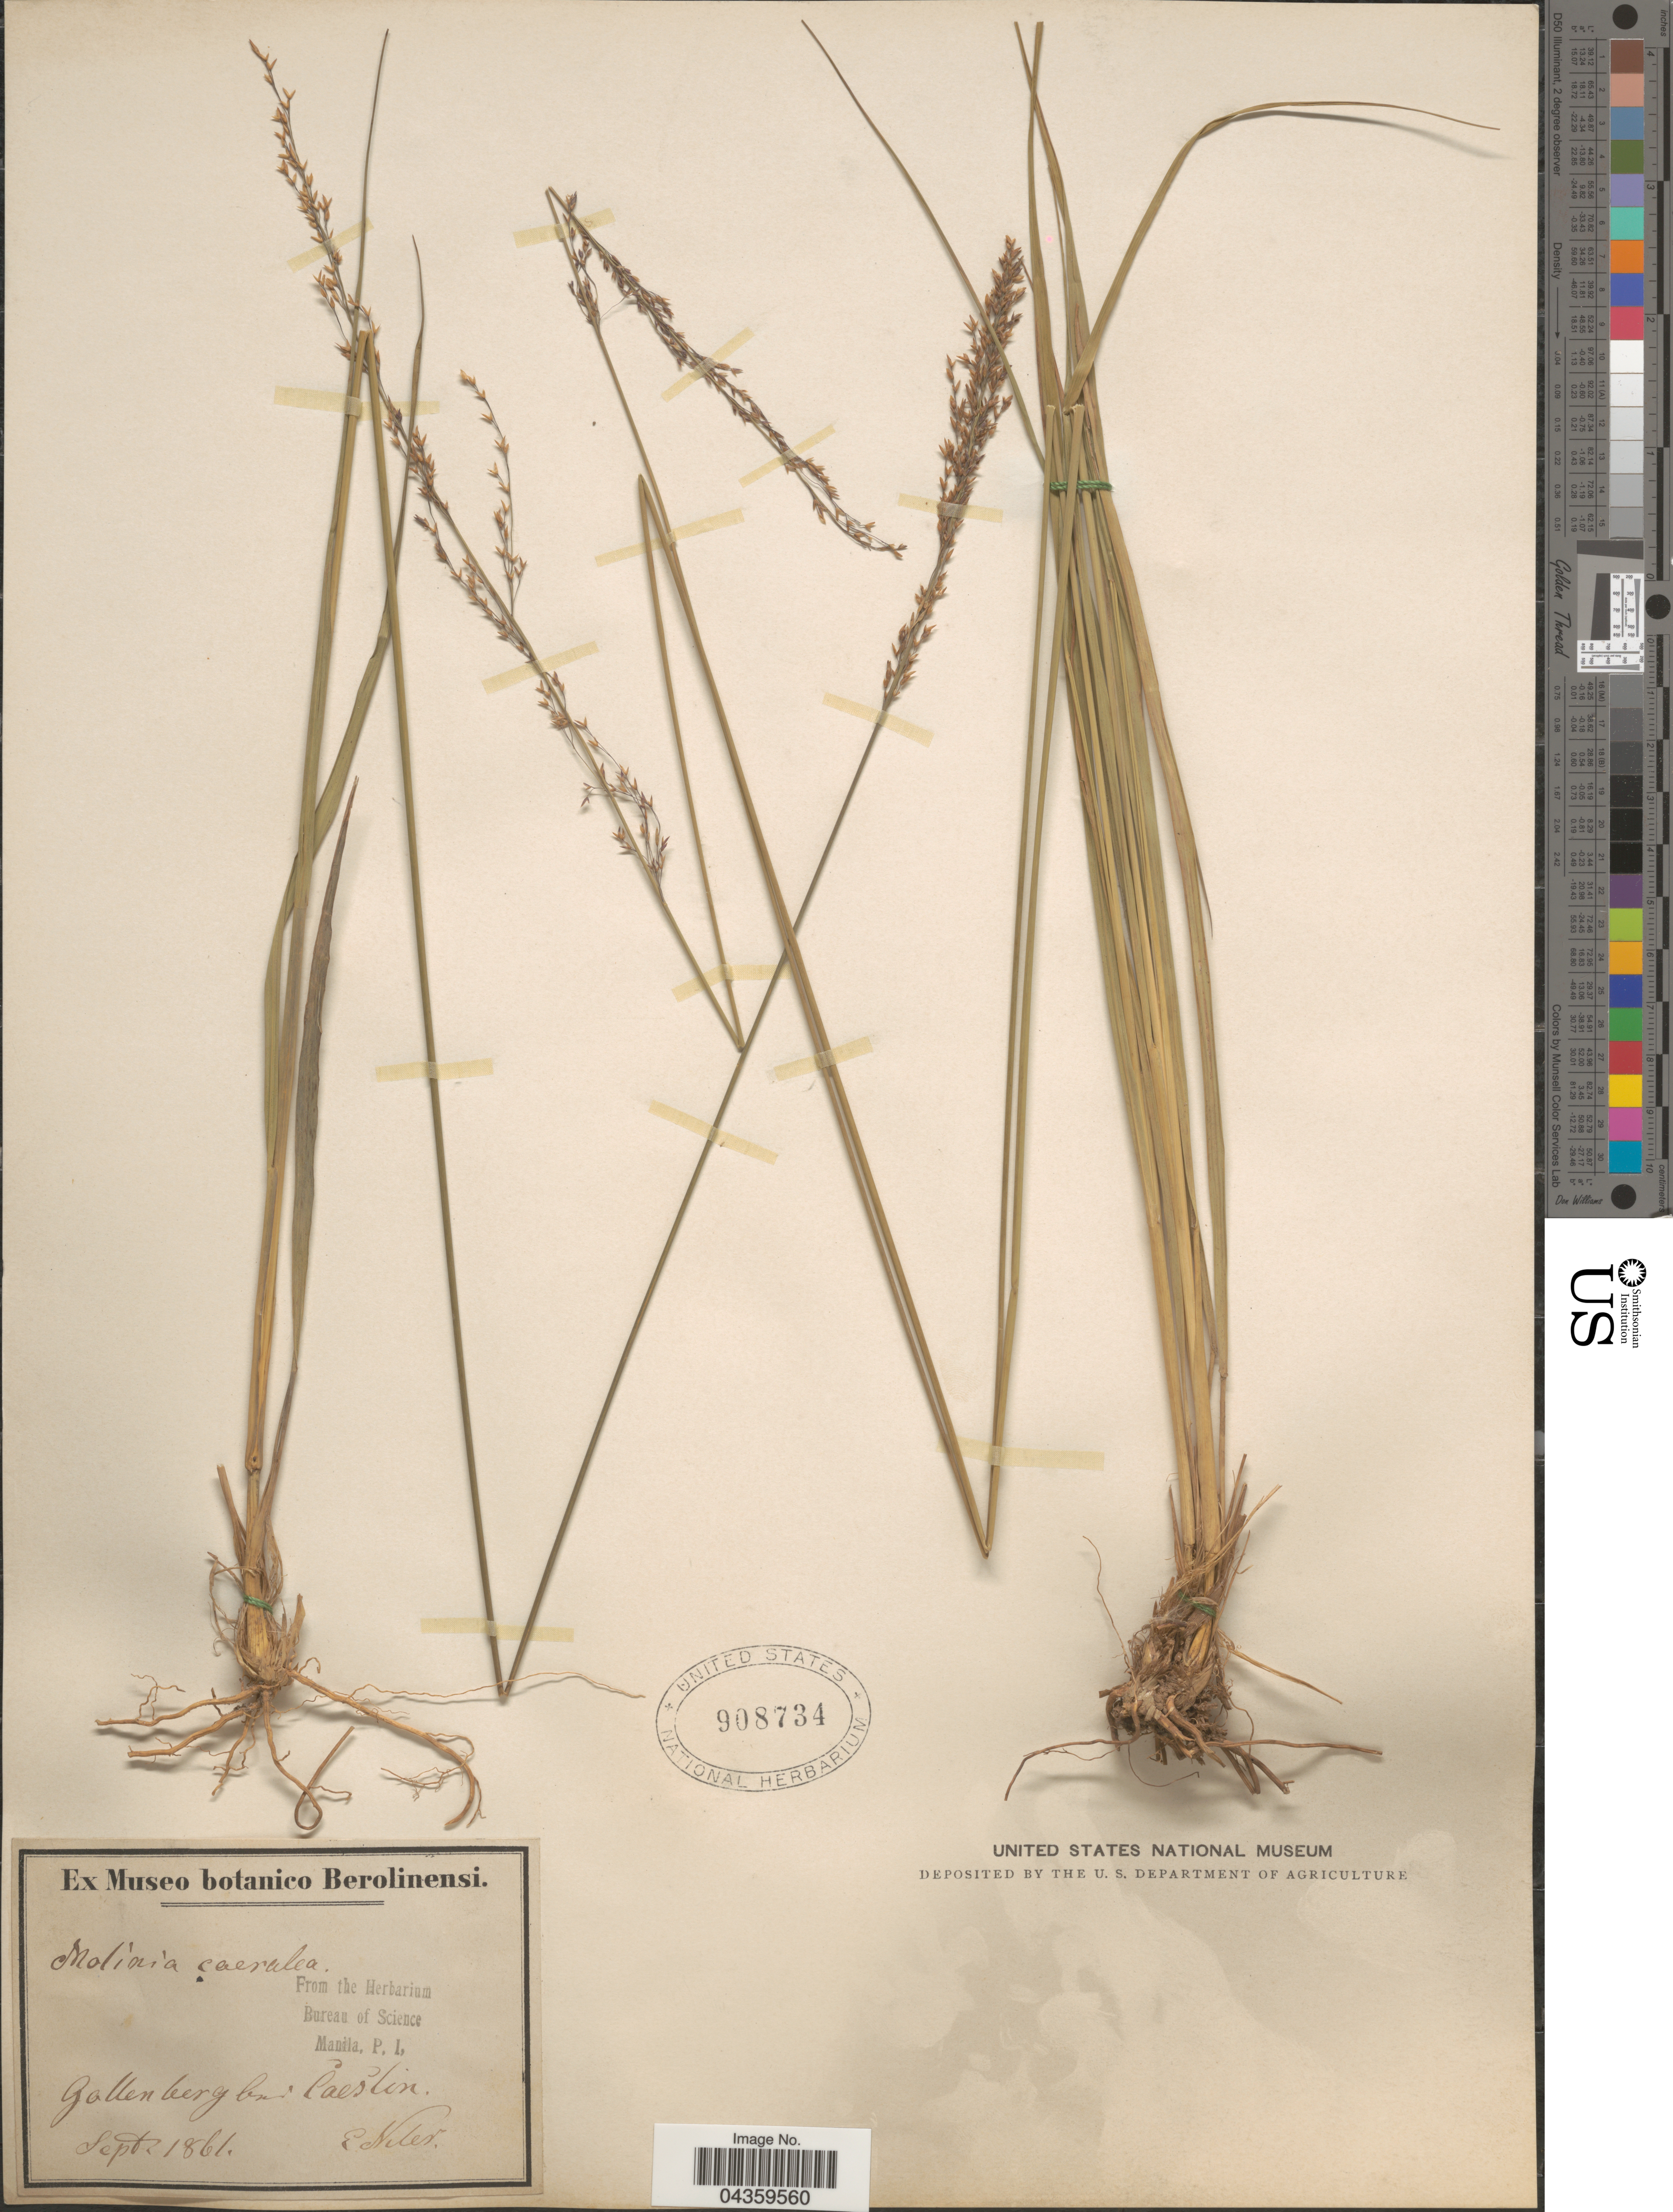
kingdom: Plantae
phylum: Tracheophyta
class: Liliopsida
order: Poales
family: Poaceae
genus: Molinia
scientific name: Molinia caerulea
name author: (L.) Moench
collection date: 1861-09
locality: Gallenberg bei Caeslin.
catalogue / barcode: US 908734